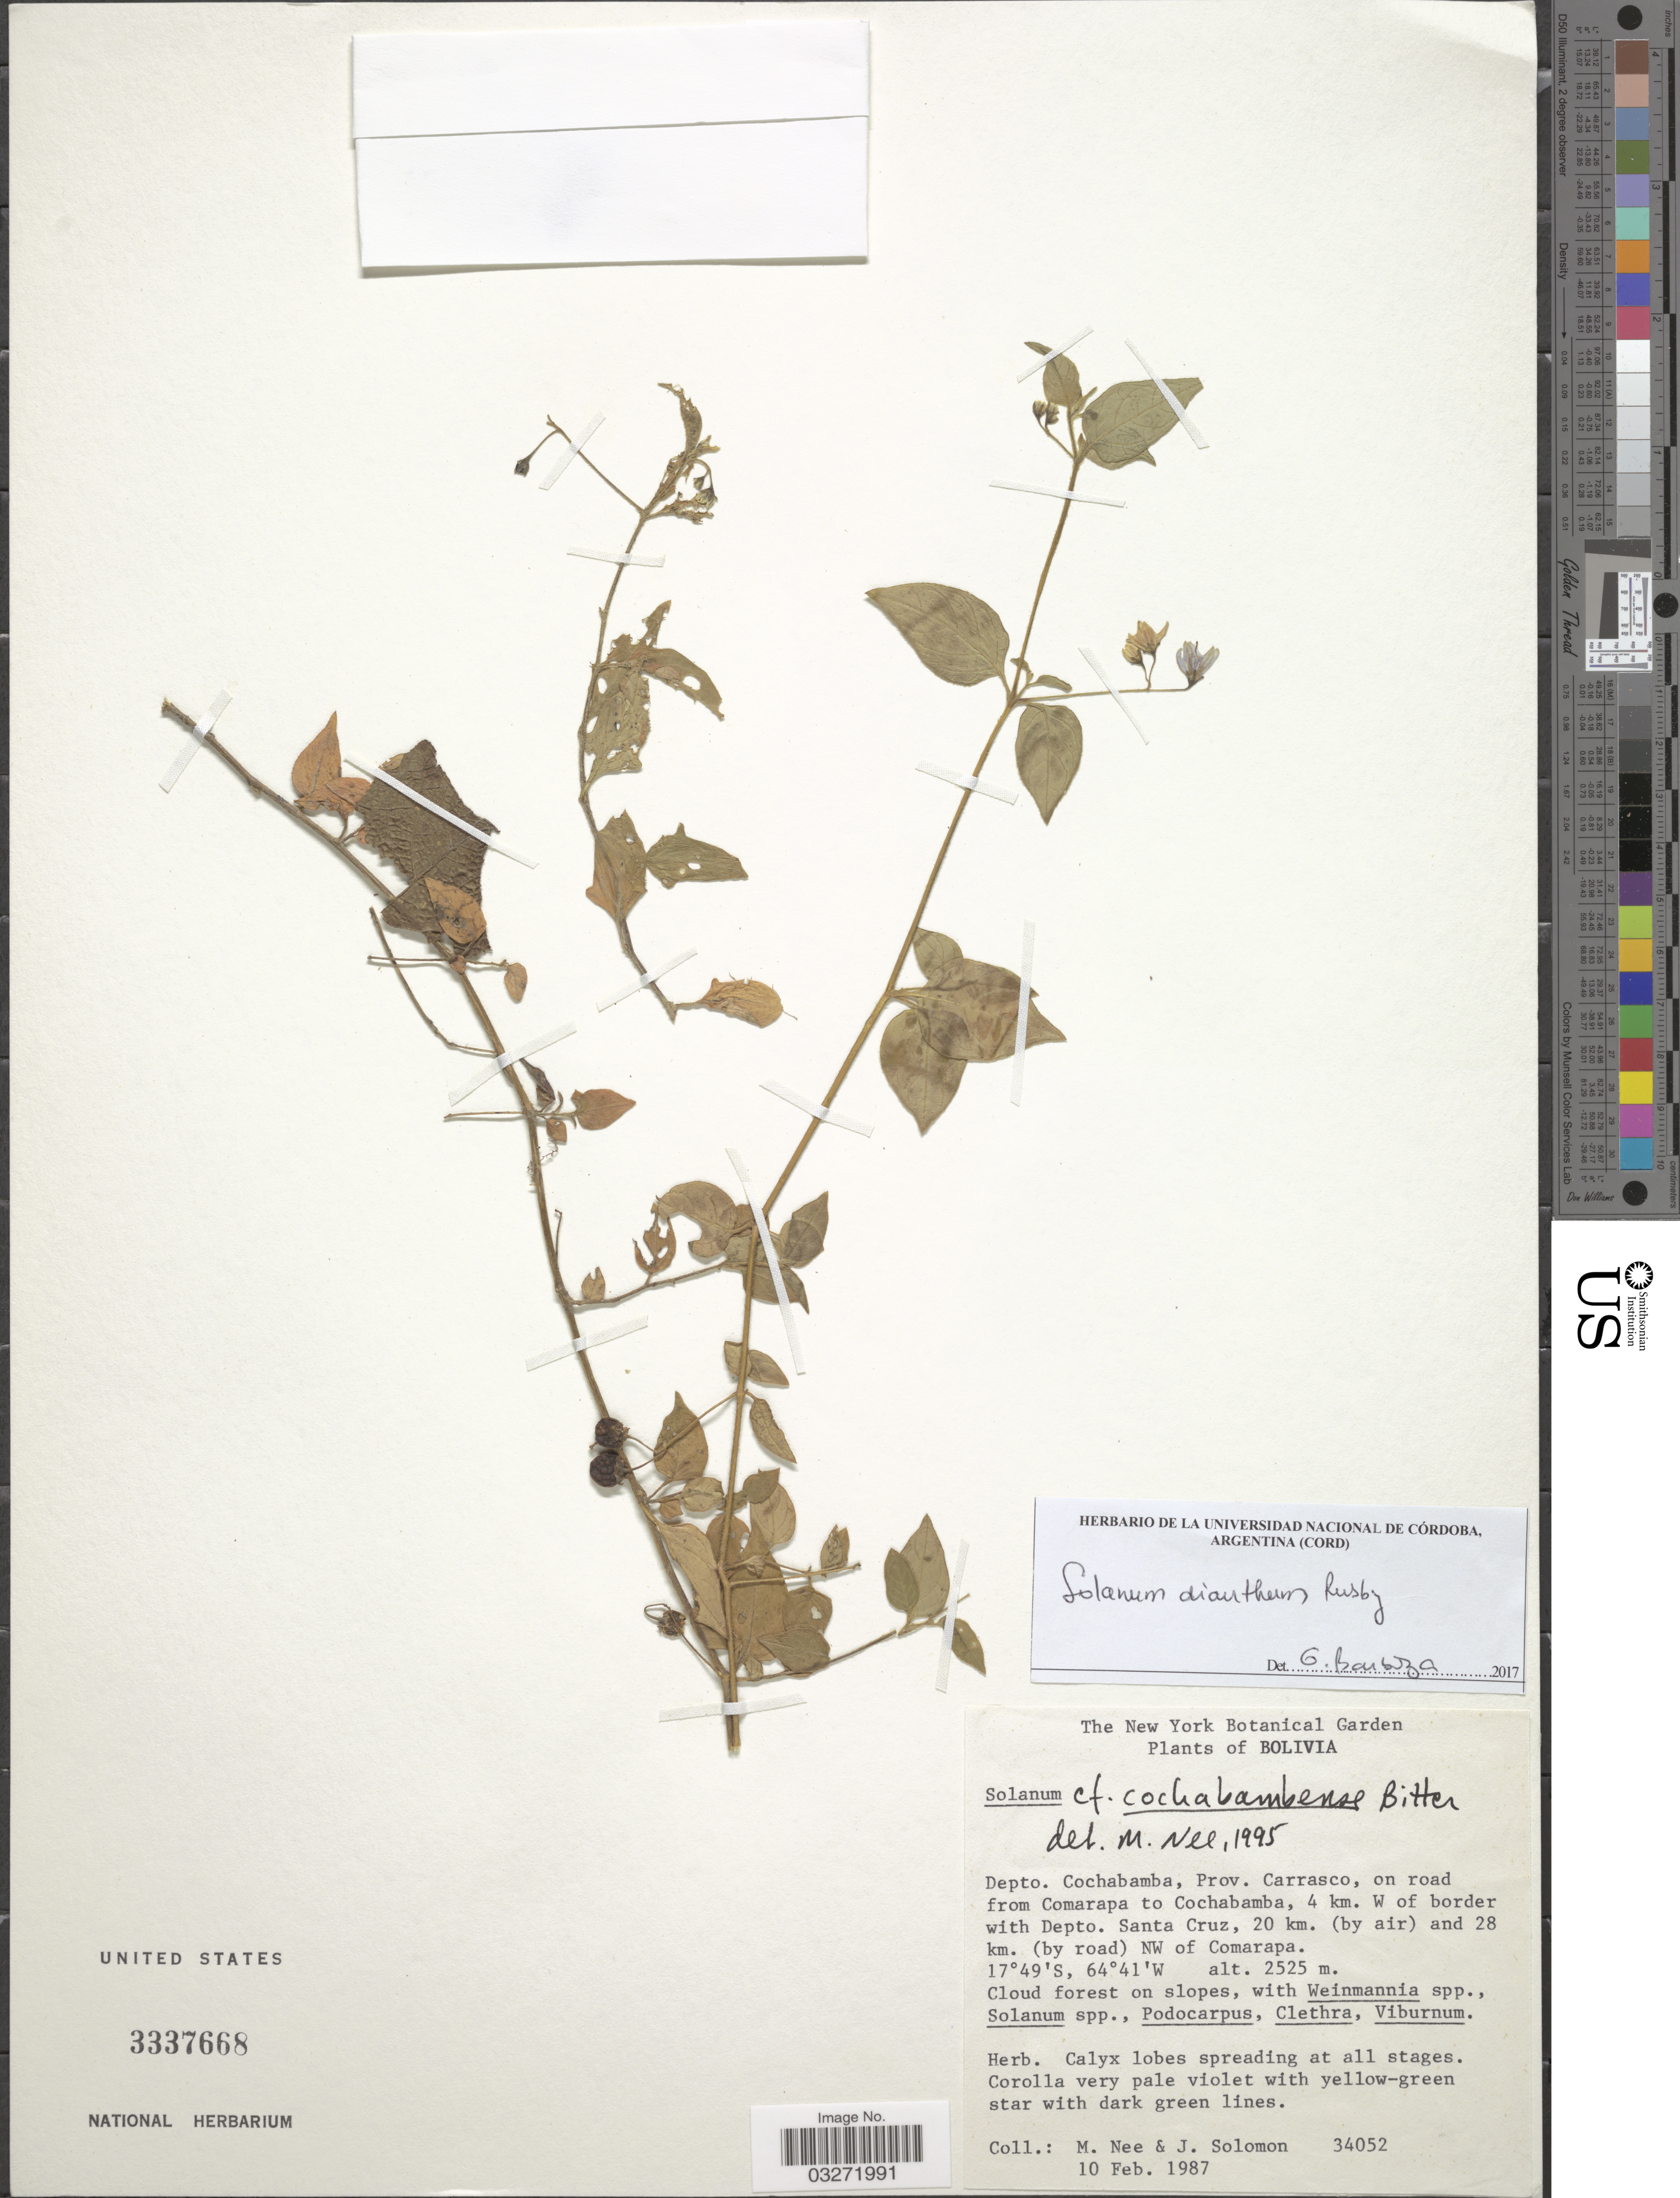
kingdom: Plantae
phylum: Tracheophyta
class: Magnoliopsida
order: Solanales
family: Solanaceae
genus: Solanum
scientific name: Solanum dianthum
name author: Rusby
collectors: M. Nee & J. Solomon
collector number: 34052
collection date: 1987-02-10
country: Bolivia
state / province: Cochabamba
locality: Depto. Cochabamba, Prov. Carrasco, on road from Comarapa to Cochabamba, 4 km. W of border with Depto. Santa Cruz, 20 km. (by air) and 28 km. (by road) NW of Comarapa.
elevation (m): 2525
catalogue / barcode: US 3337668